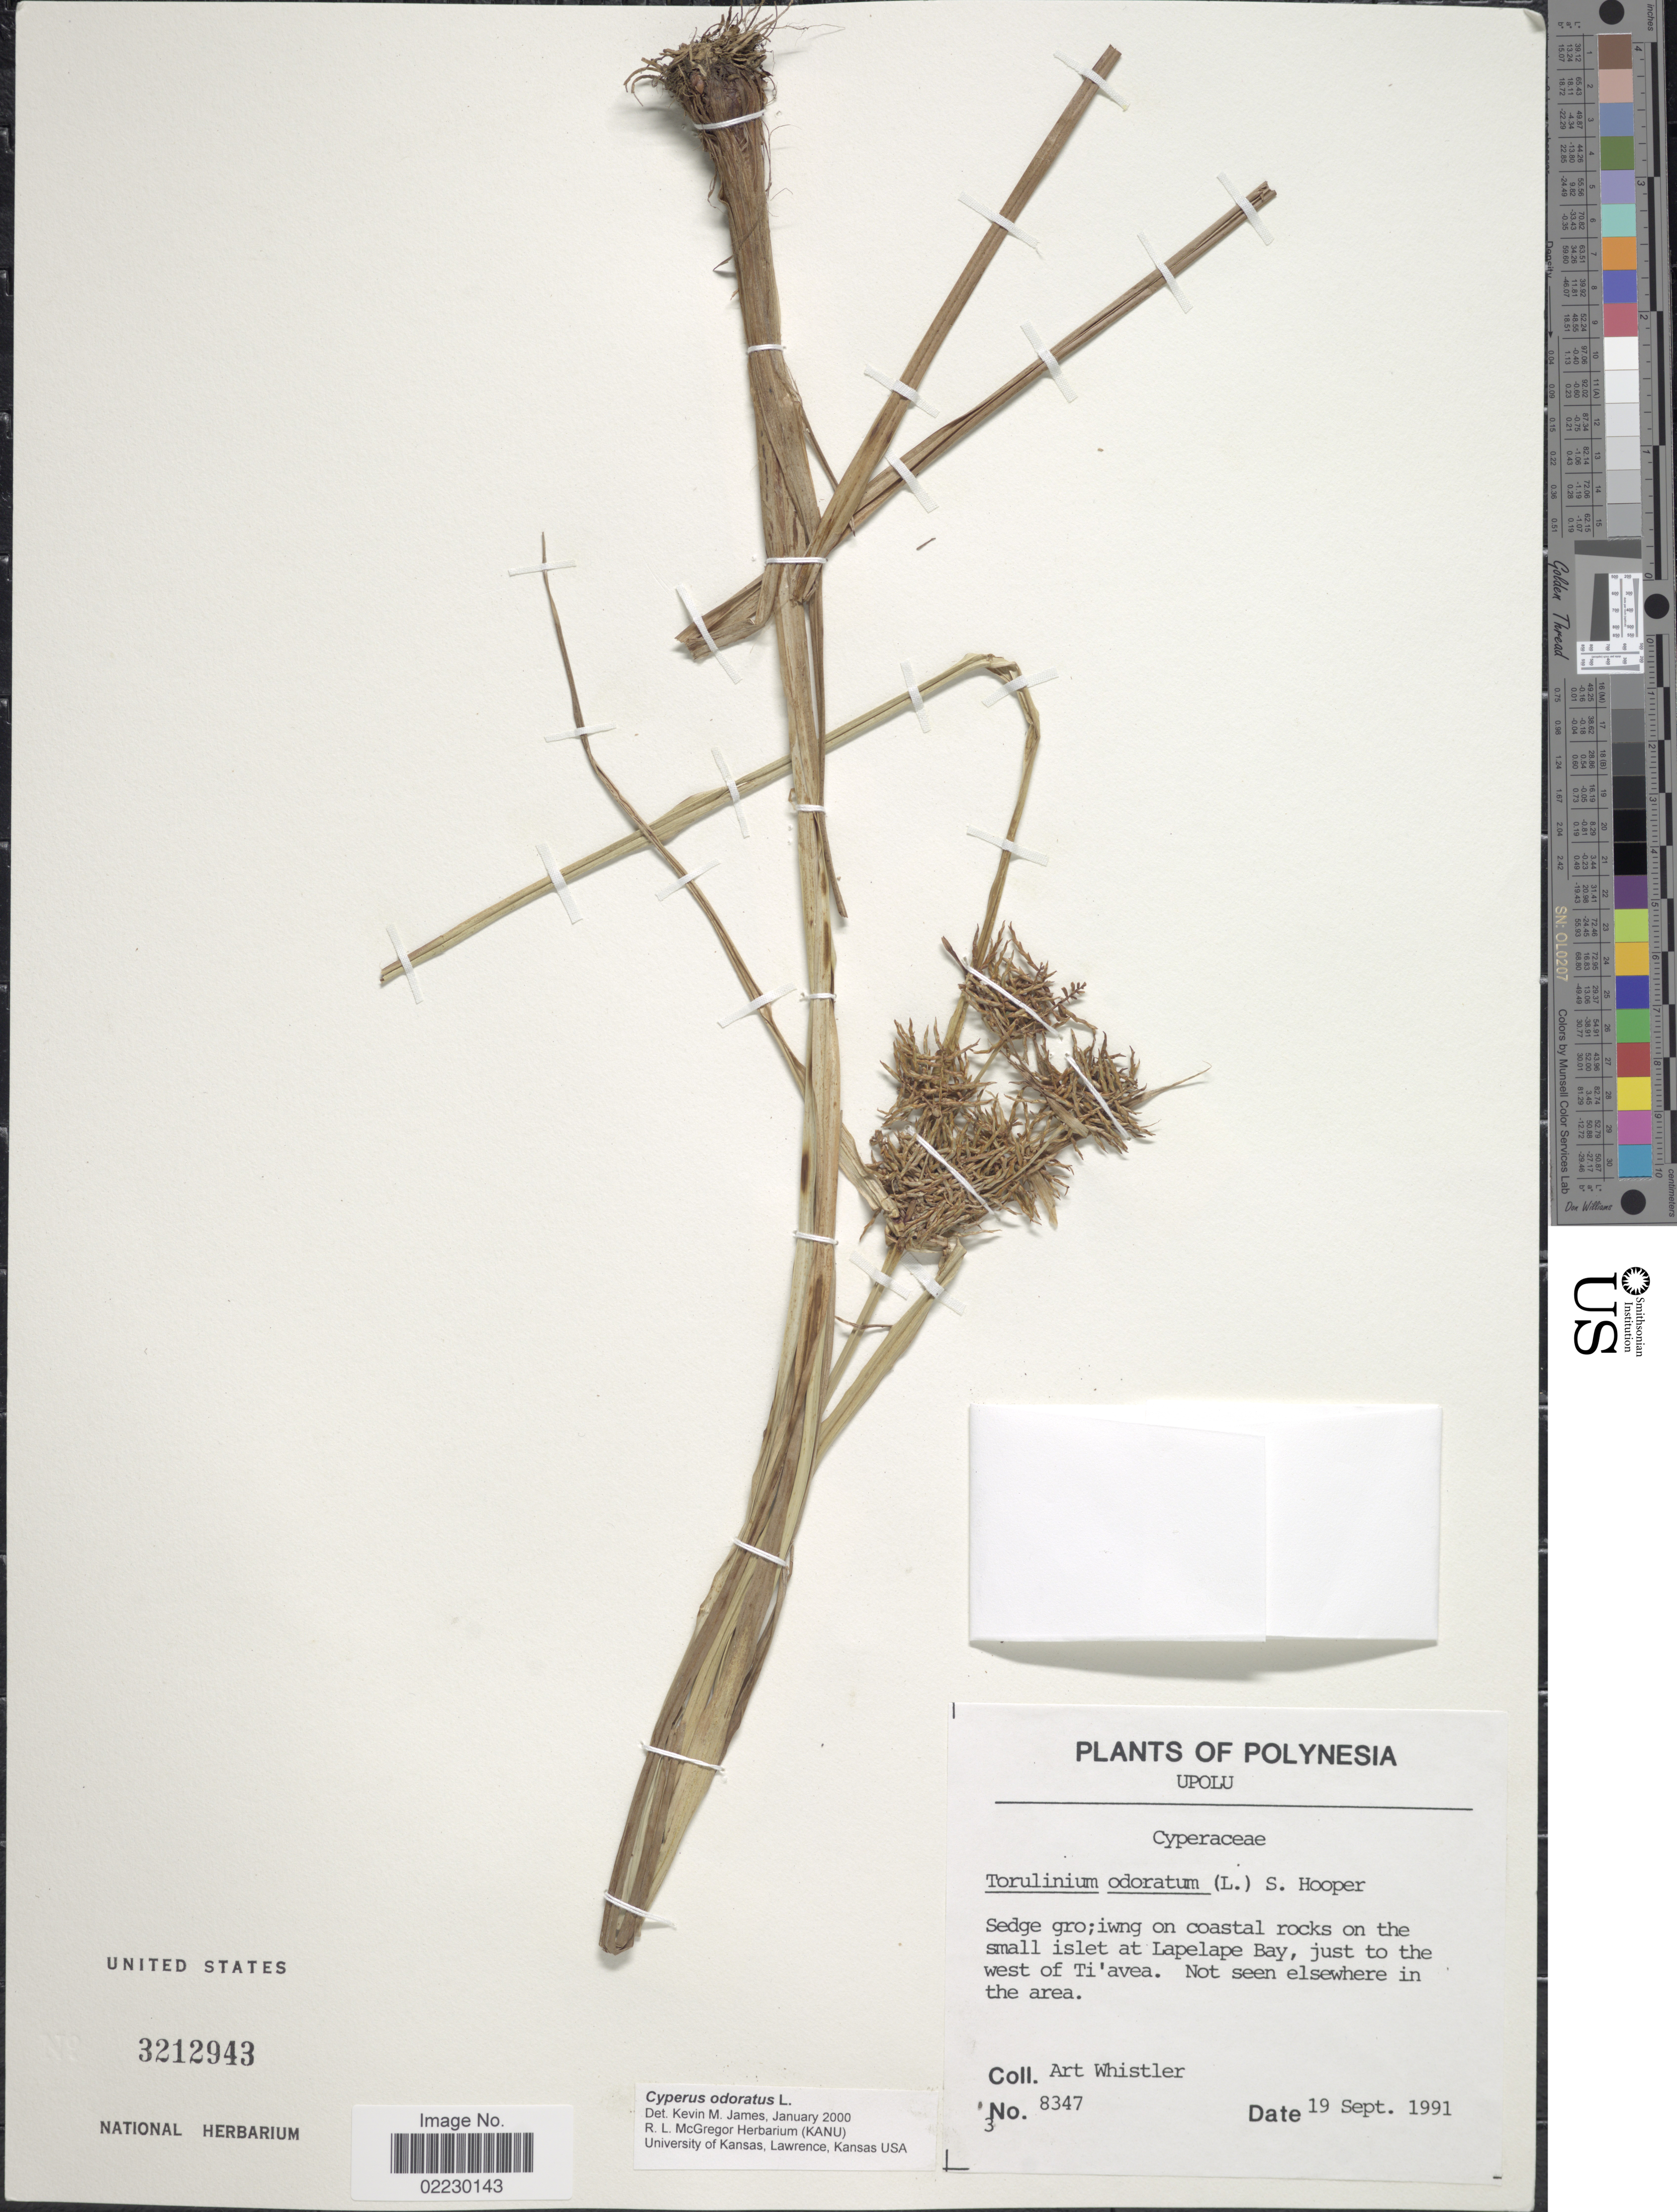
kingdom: Plantae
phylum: Tracheophyta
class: Liliopsida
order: Poales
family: Cyperaceae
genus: Cyperus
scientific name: Cyperus odoratus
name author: L.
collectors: A. Whistler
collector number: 8347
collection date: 1991-09-19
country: Samoa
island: Upolu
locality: Upolu, small islet at Lapelape Bay, just to the west of Ti'avea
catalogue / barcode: US 3212943